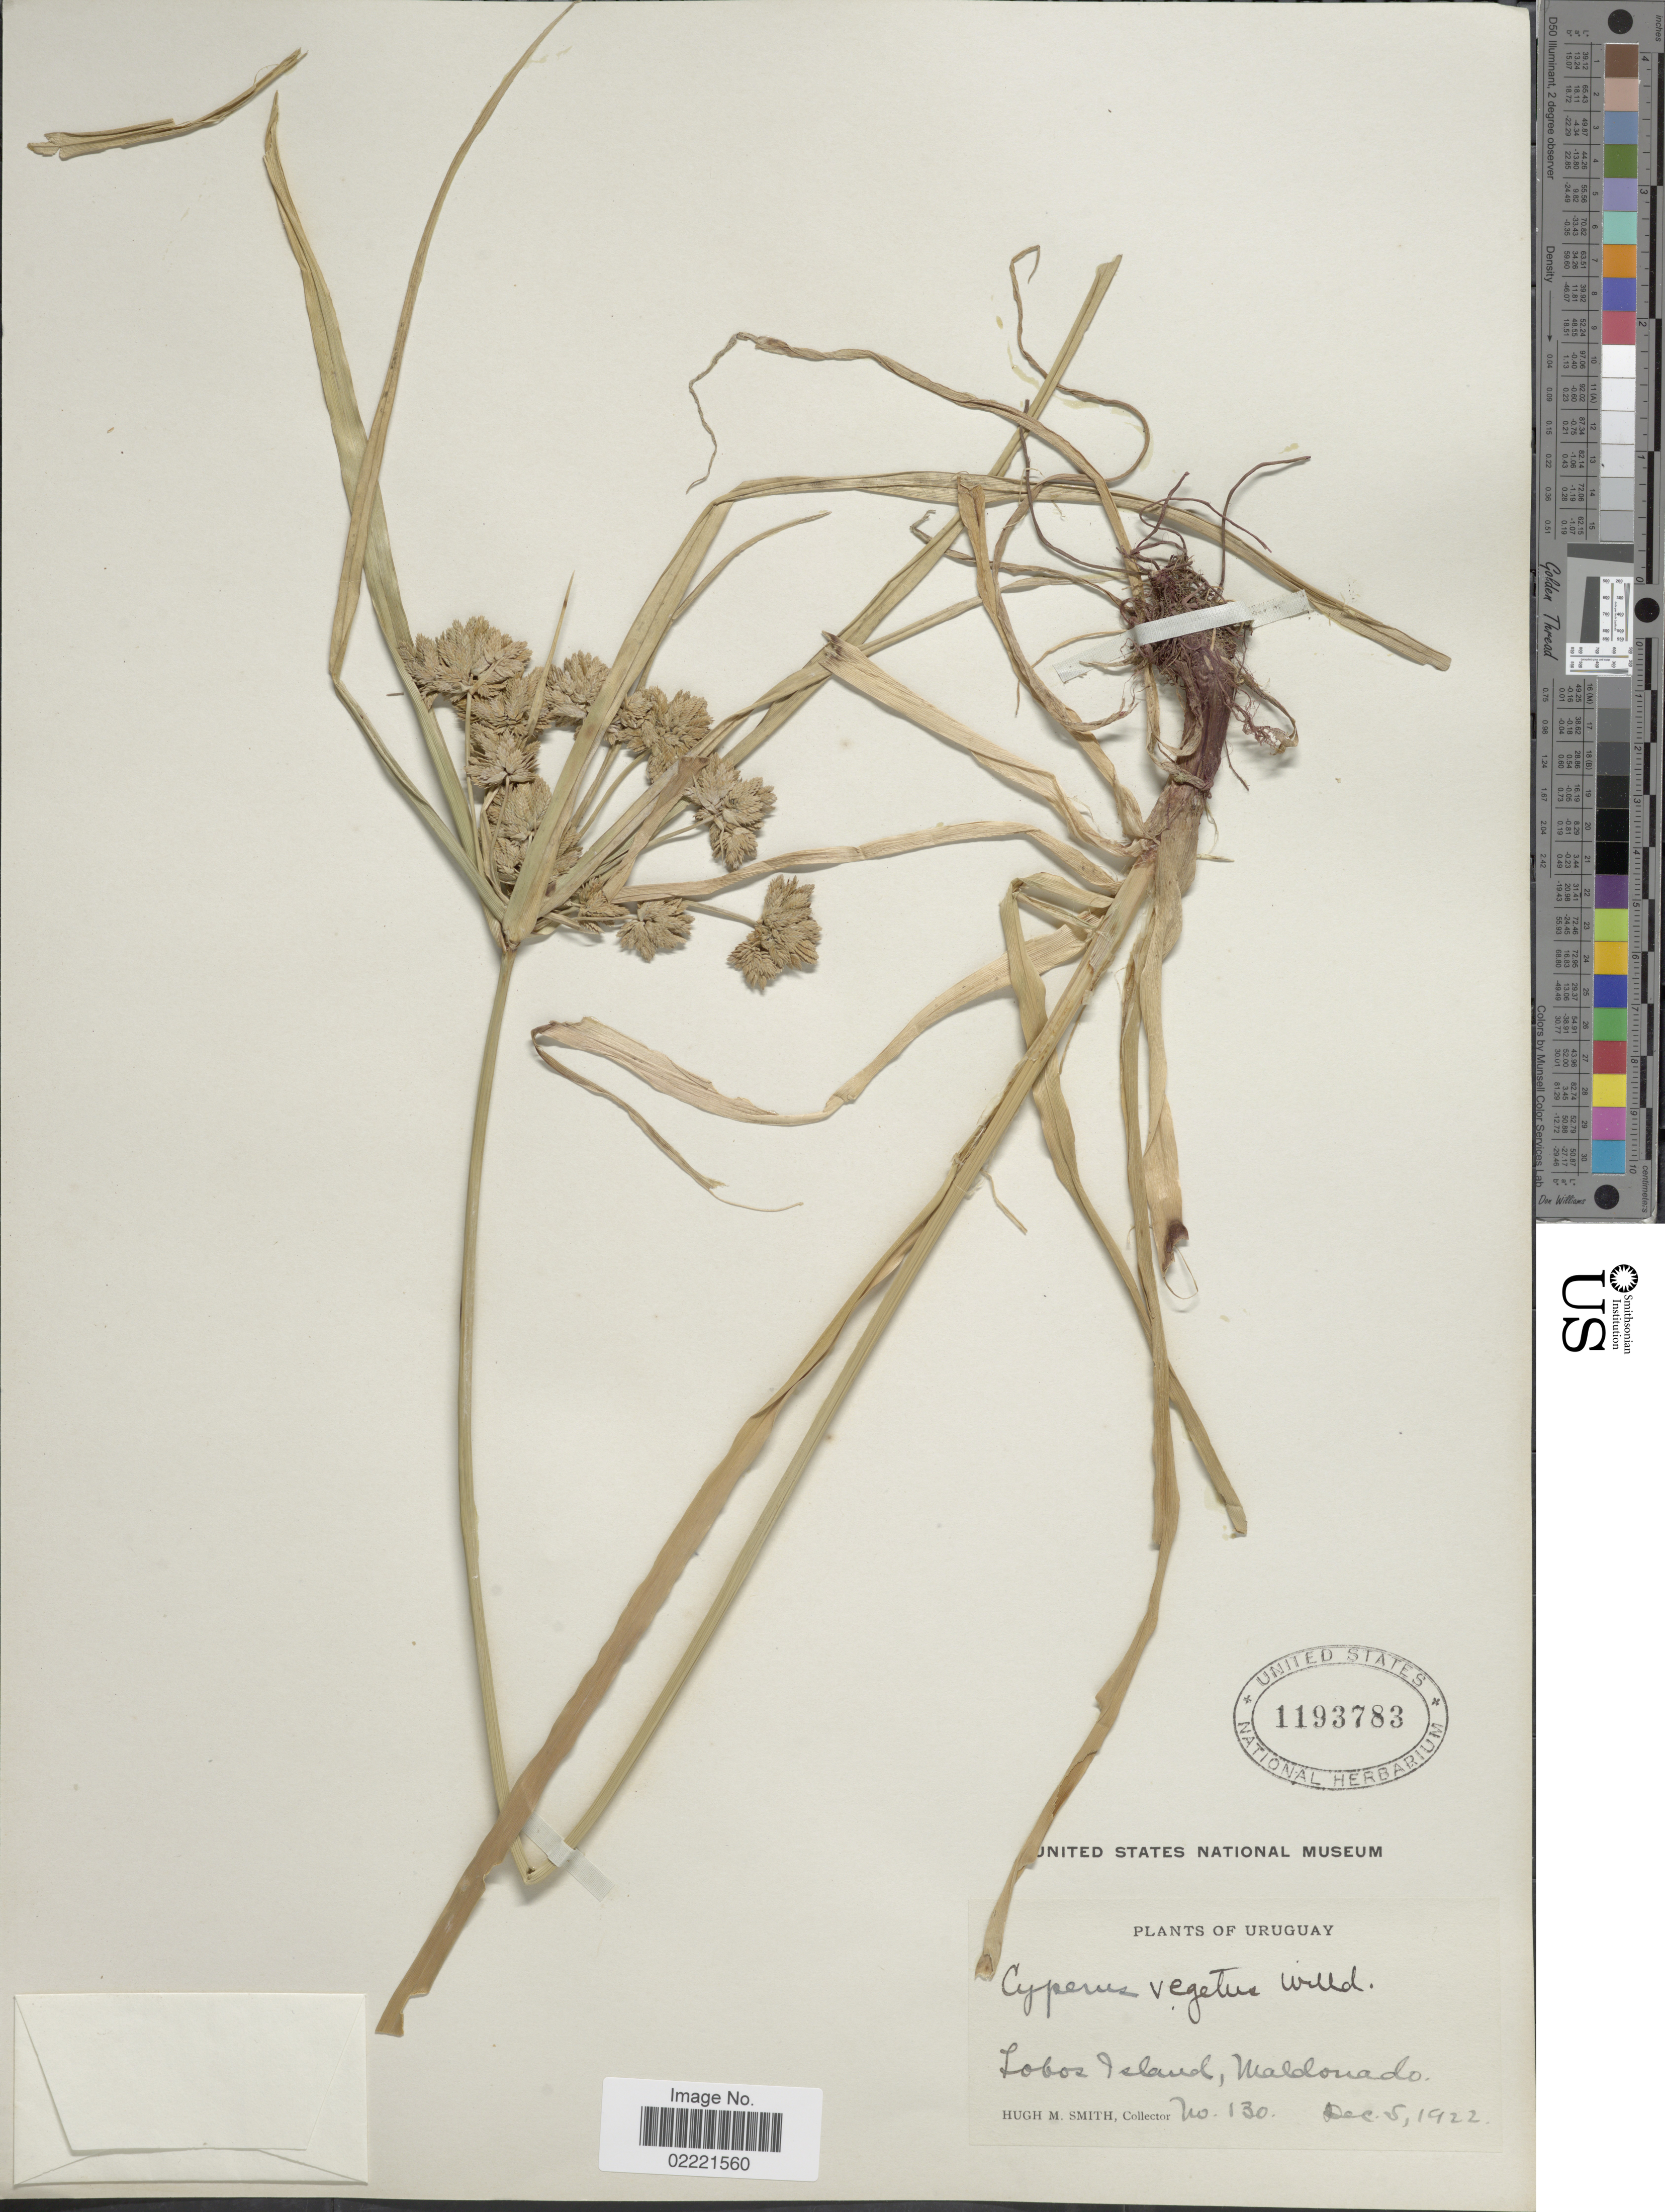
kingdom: Plantae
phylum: Tracheophyta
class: Liliopsida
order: Poales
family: Cyperaceae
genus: Cyperus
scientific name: Cyperus eragrostis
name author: Lam.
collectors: H. M. Smith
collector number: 130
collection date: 1922-12-05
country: Uruguay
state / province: Maldonado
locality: Lobos Island, Maldonado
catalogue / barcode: US 1193783